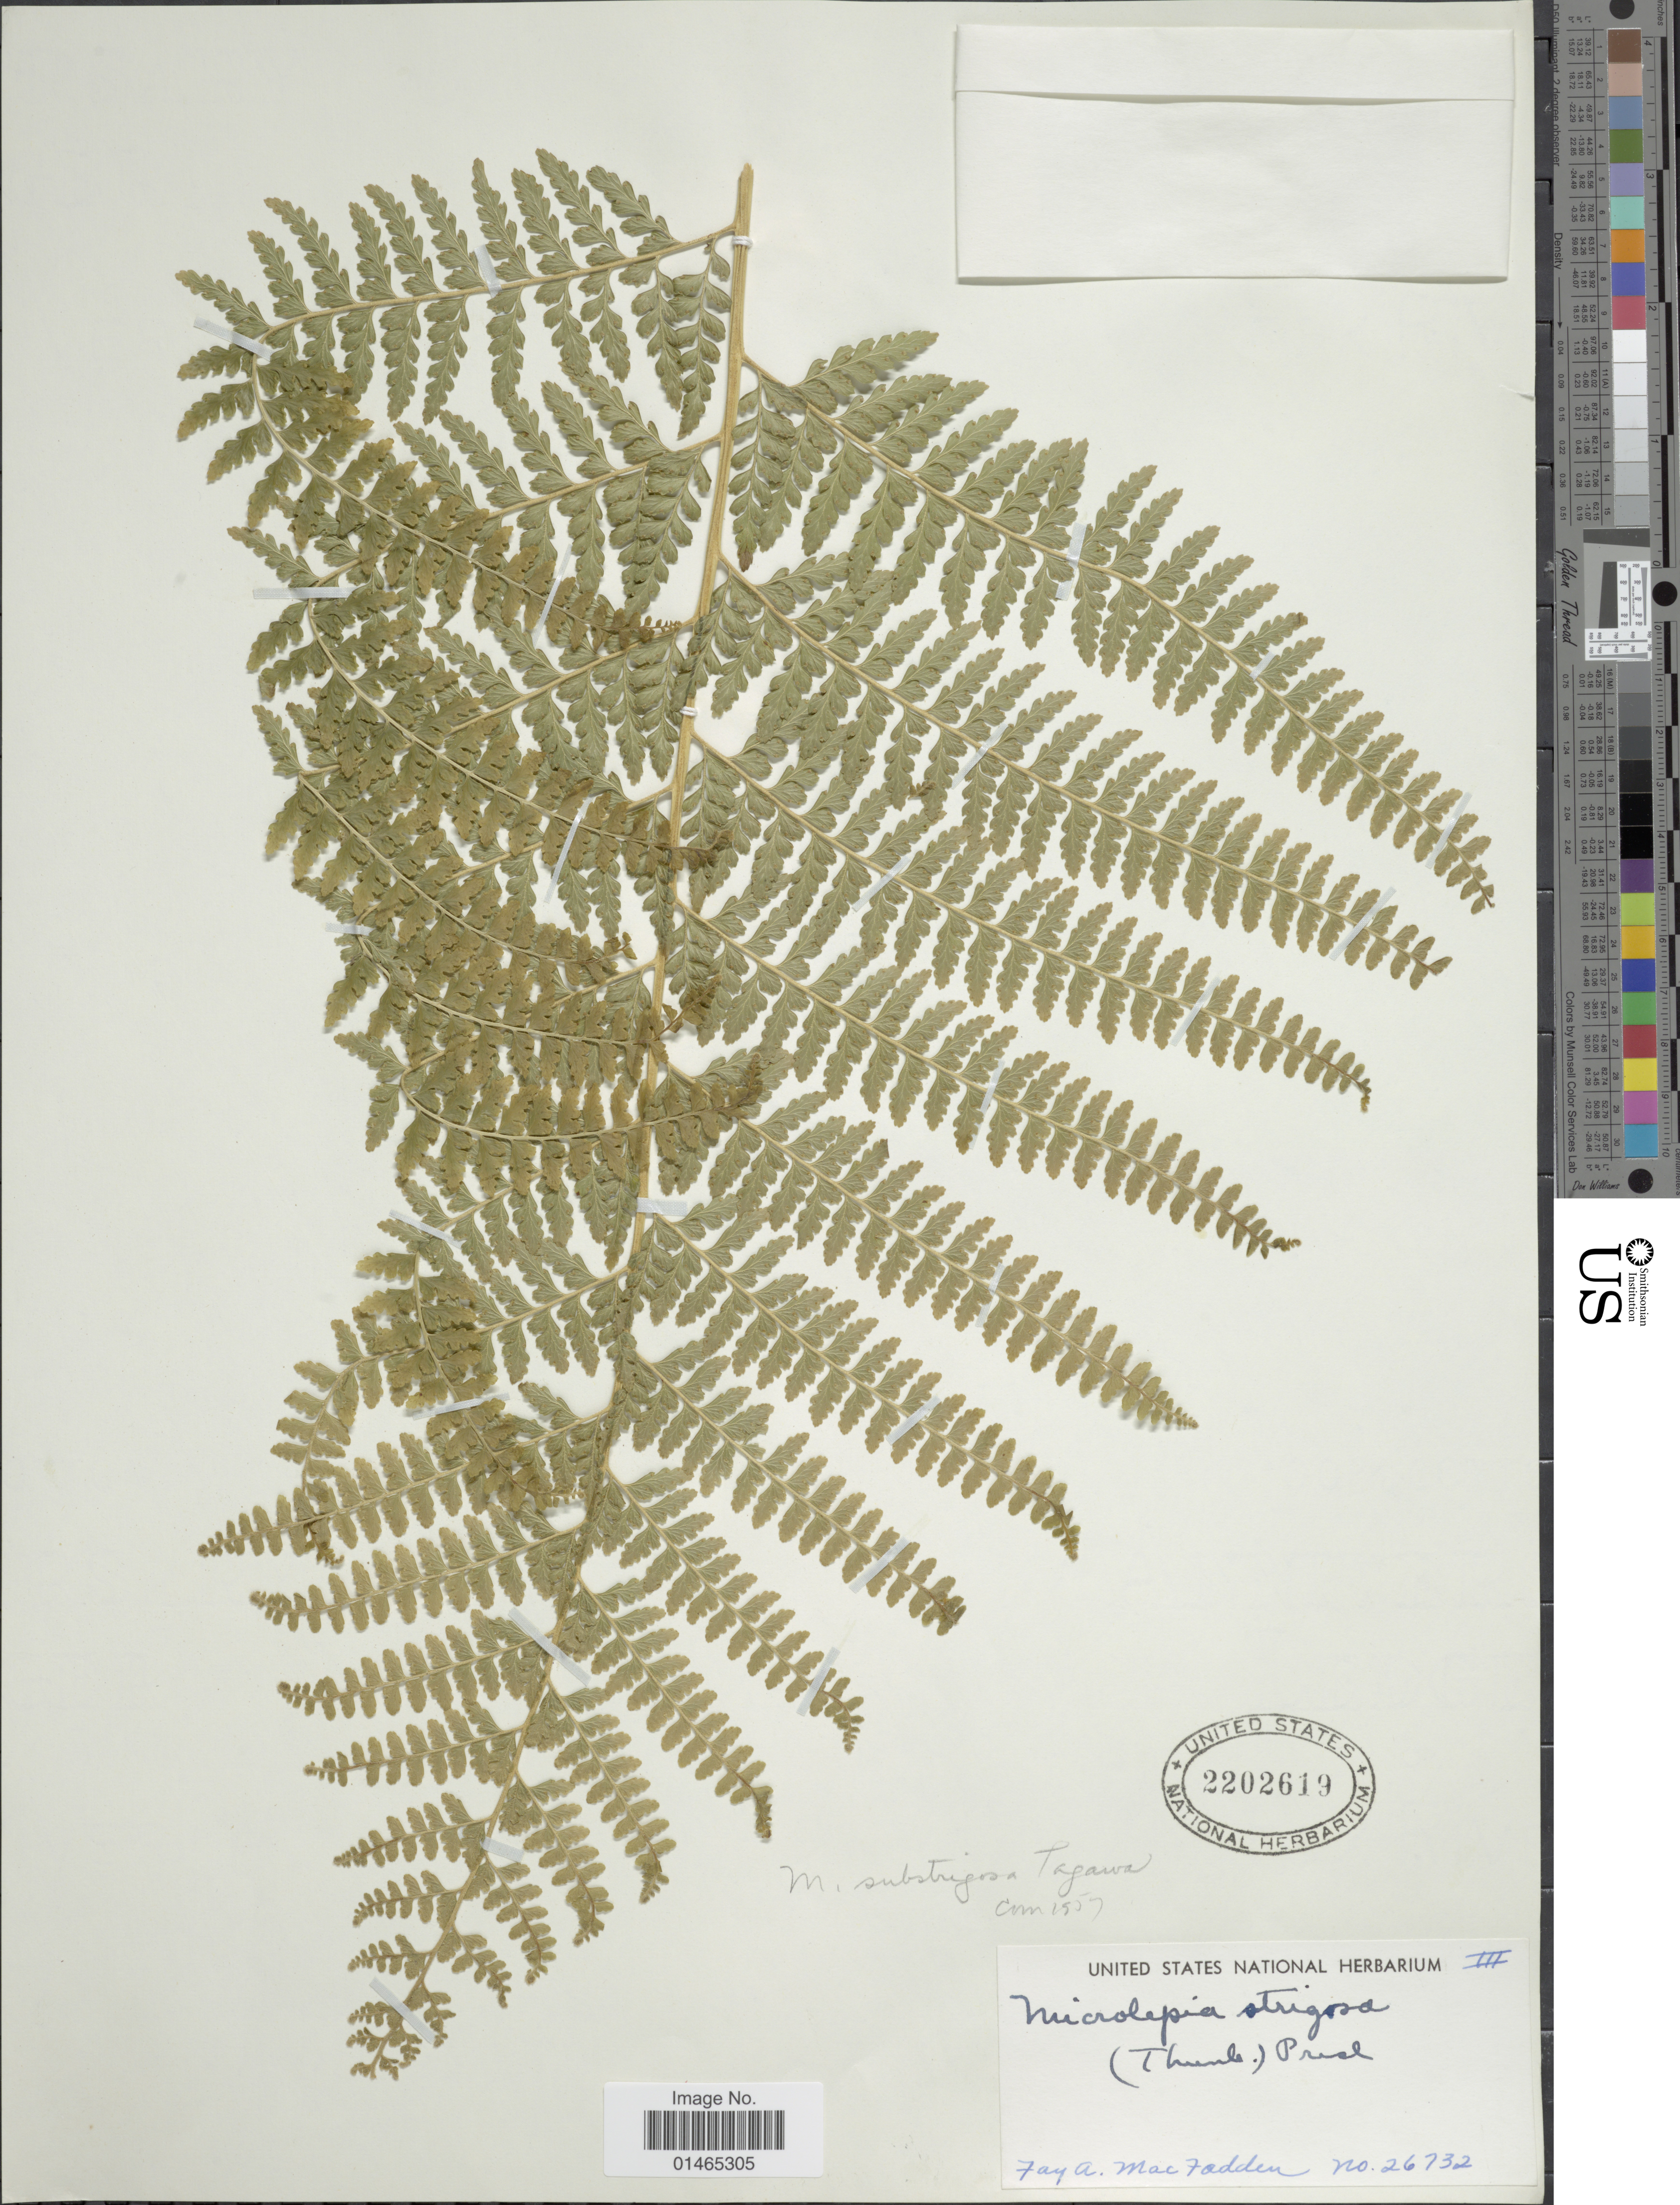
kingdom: Plantae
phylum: Tracheophyta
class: Polypodiopsida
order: Polypodiales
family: Dennstaedtiaceae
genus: Microlepia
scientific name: Microlepia substrigosa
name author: Tagawa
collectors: F. MacFadden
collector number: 26732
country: Japan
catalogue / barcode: US 2202619